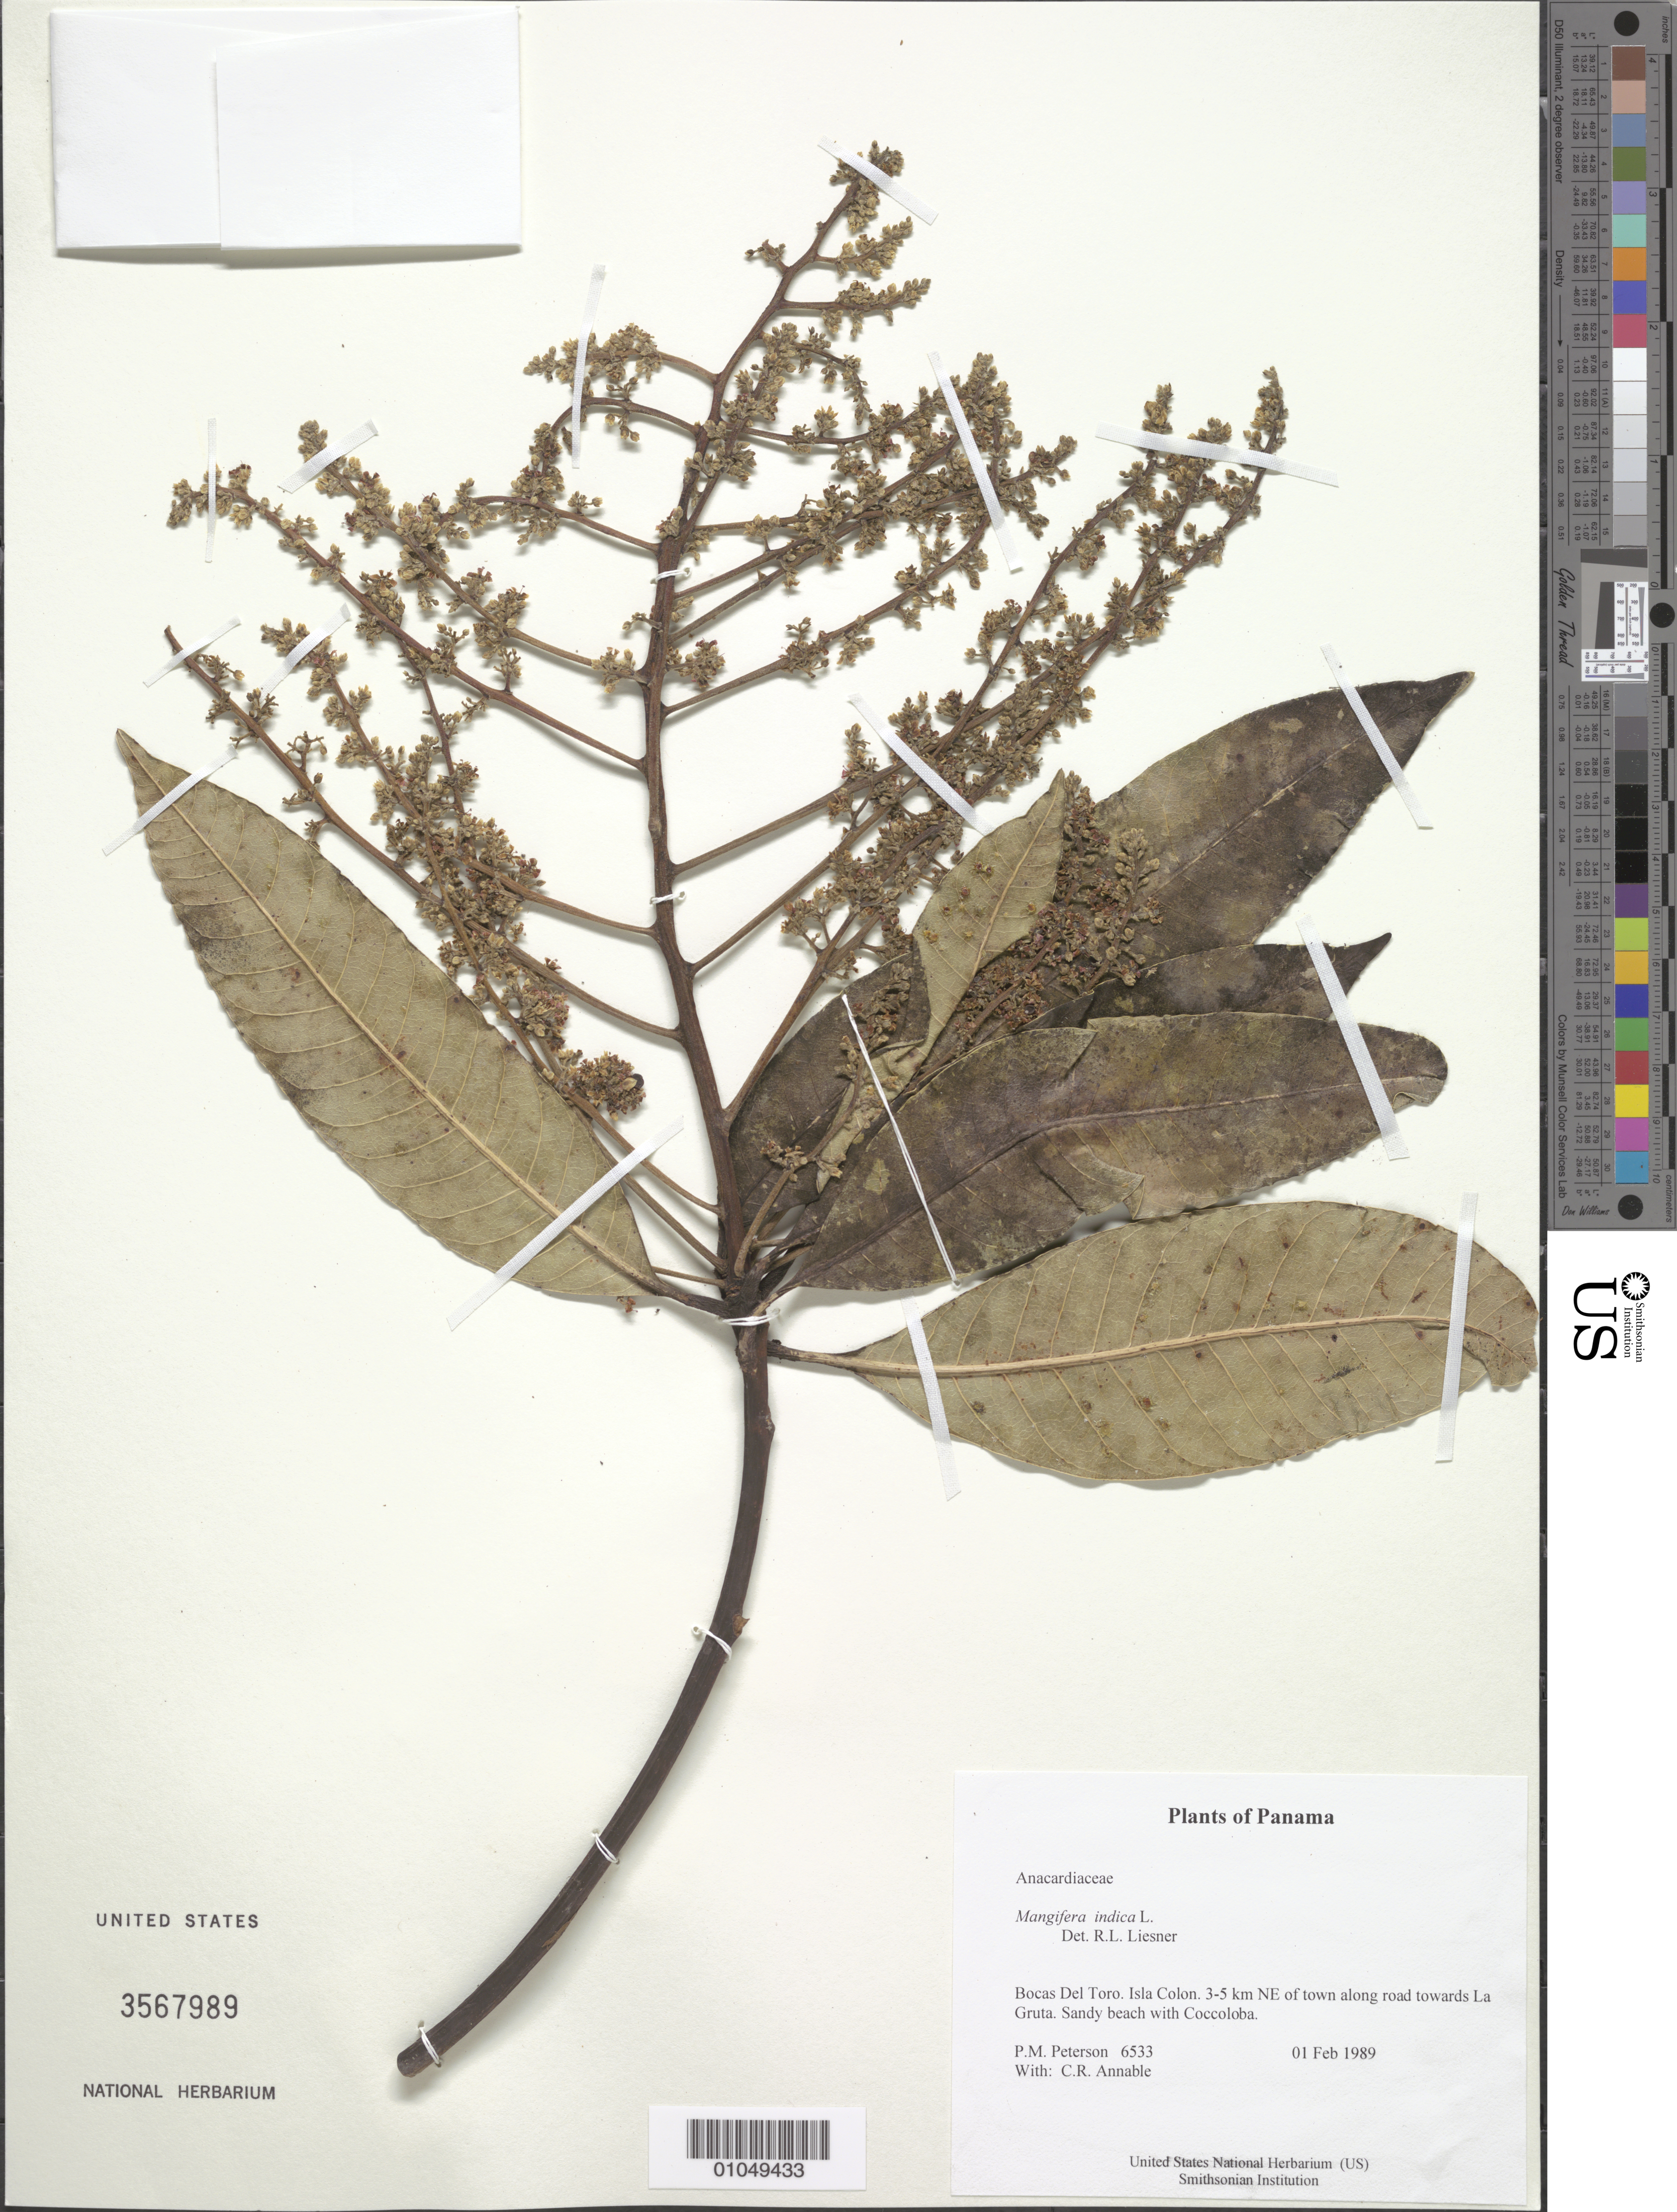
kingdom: Plantae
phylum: Tracheophyta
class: Magnoliopsida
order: Sapindales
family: Anacardiaceae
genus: Mangifera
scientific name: Mangifera indica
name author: L.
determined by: Liesner, R. L.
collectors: P. M. Peterson & C. R. Annable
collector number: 06533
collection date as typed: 01 Feb 1989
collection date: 1989-02-01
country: Panama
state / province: Bocas del Toro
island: Colón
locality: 3-5 km NE of town along road towards La Gruta.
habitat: Sandy beach with Coccoloba.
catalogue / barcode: US 3567989